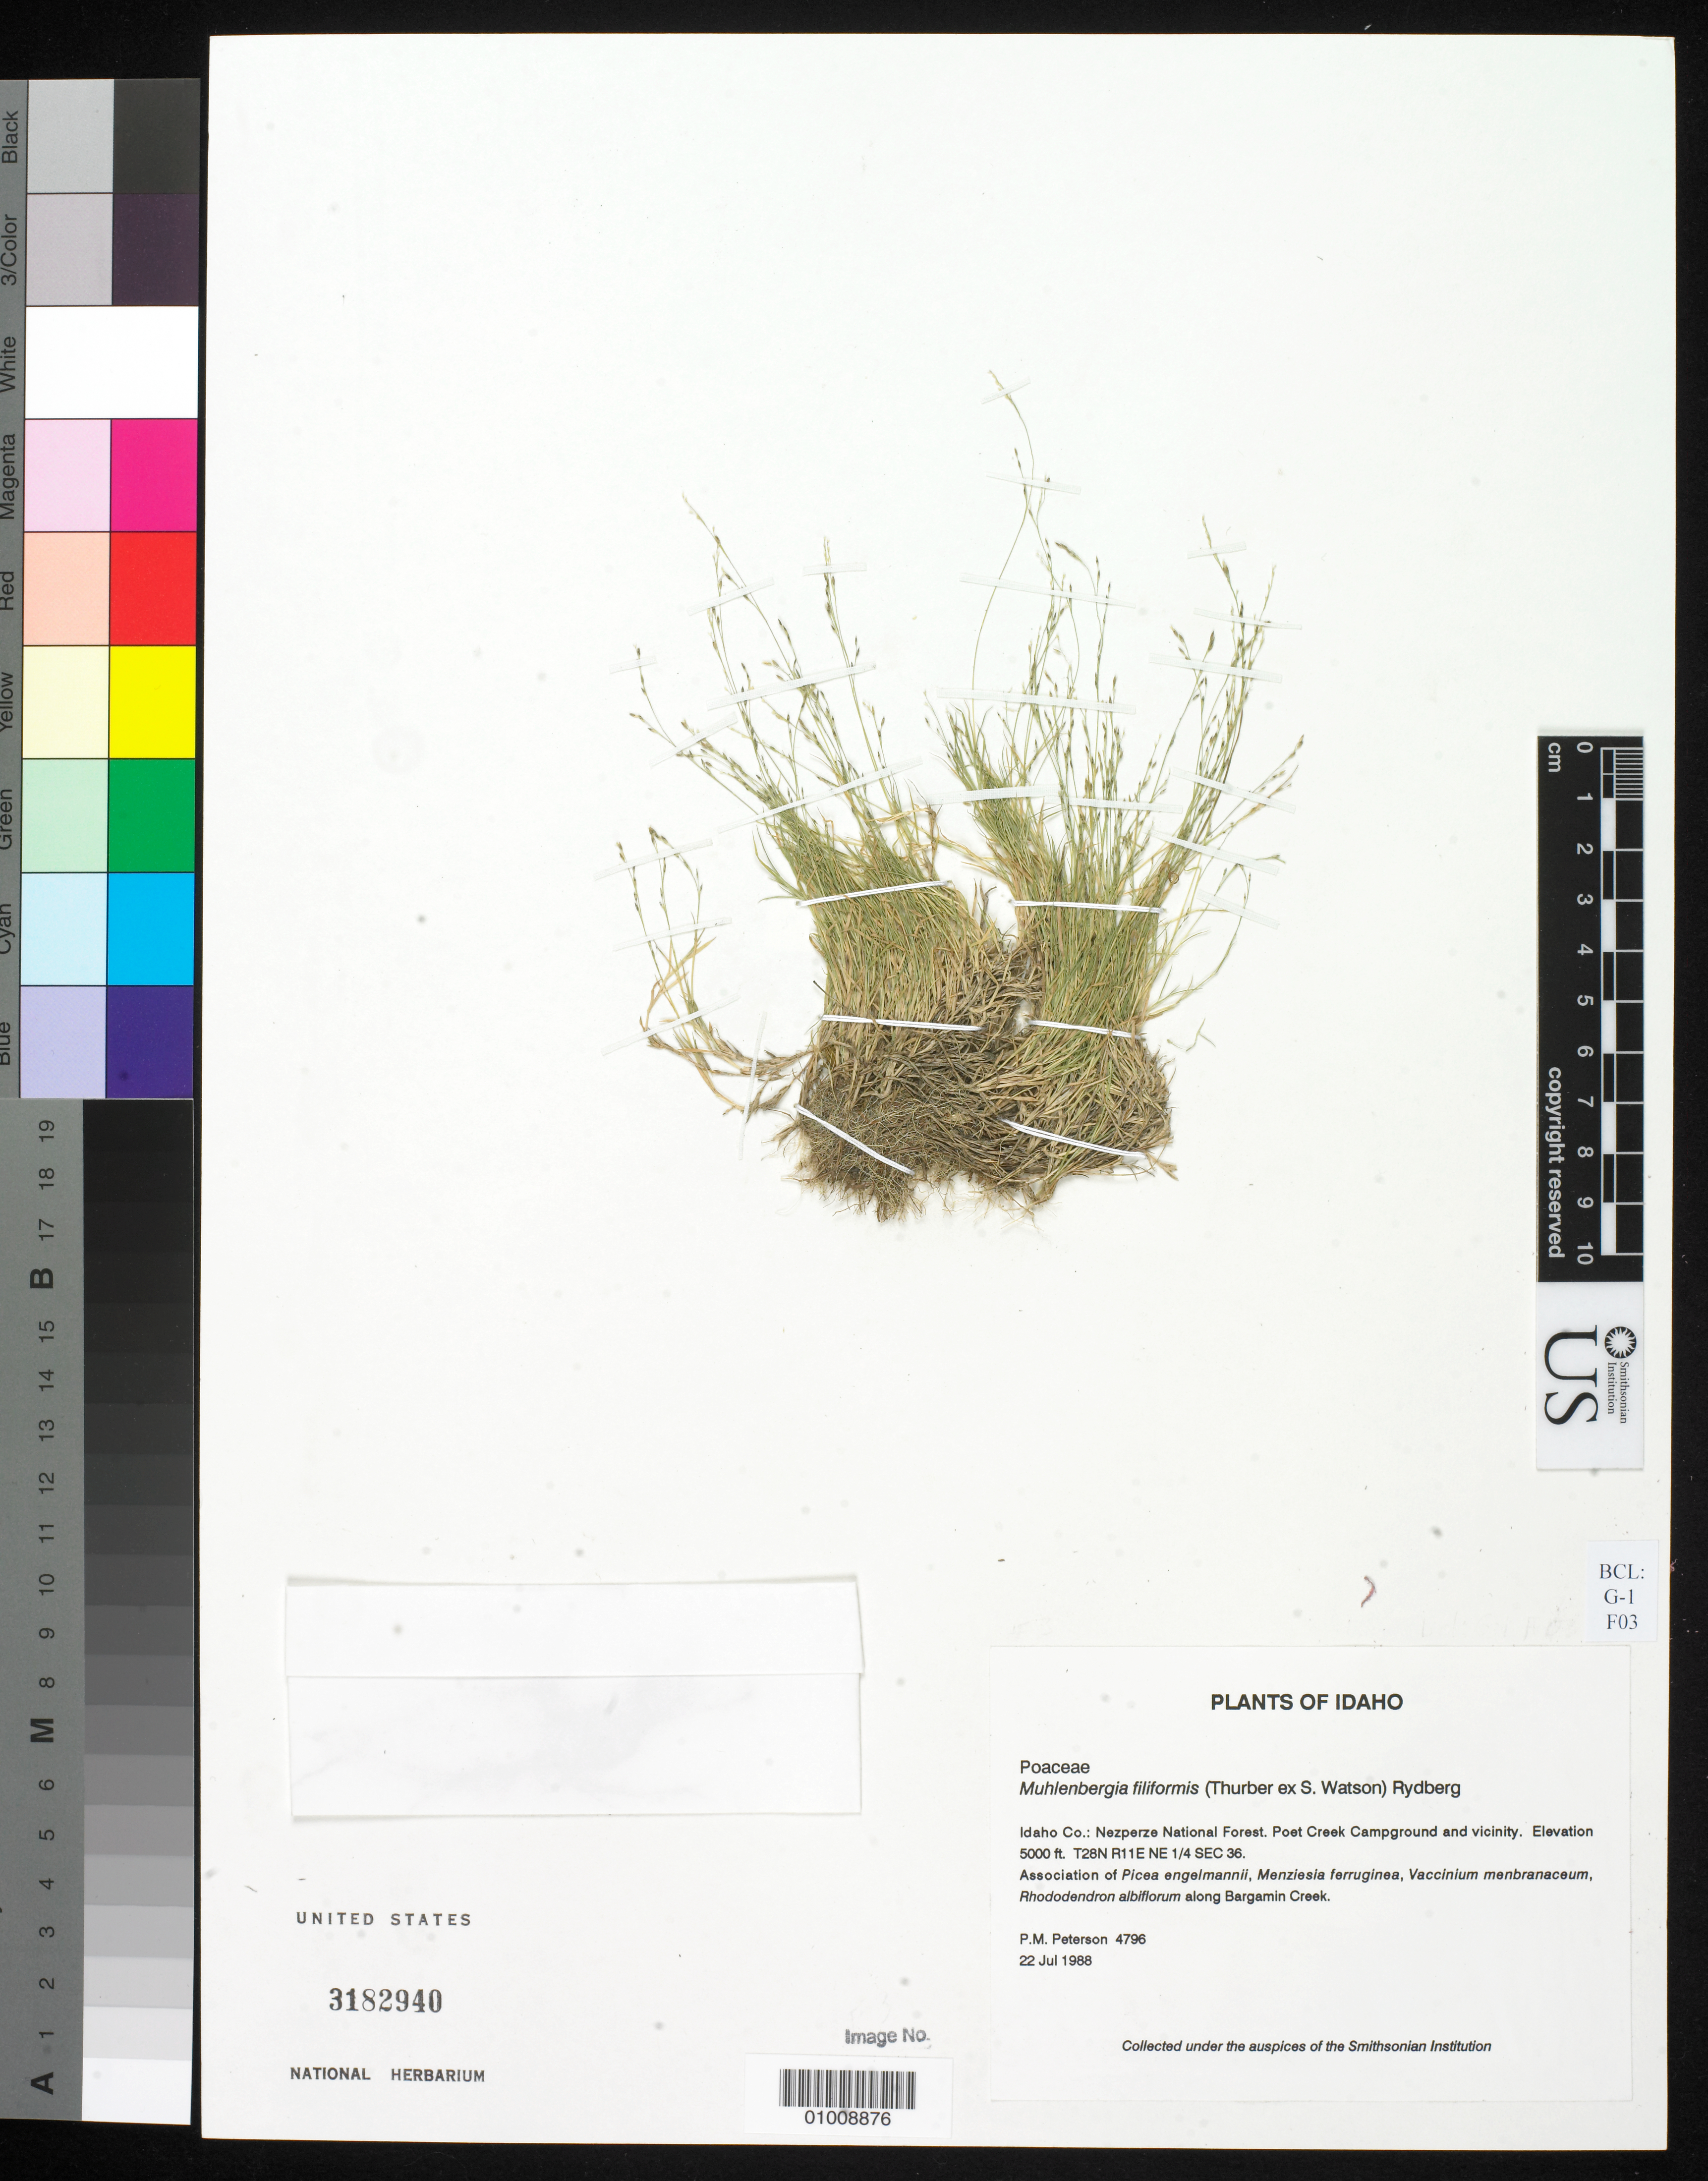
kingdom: Plantae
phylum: Tracheophyta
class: Liliopsida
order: Poales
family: Poaceae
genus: Muhlenbergia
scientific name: Muhlenbergia filiformis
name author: (Thurb. ex S. Watson) Rydb.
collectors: P. M. Peterson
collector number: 04796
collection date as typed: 22 Jul 1988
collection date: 1988-07-22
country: United States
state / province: Idaho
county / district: Idaho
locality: Nezperze National Forest. Poet Creek Campground and vicinity. Along Bargamin Creek.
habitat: Associated with Picea engelmannii, Menziesia ferruginea, Vaccinium membranaceum and Rhododendron albiflorum.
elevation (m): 1524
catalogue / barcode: US 3812940